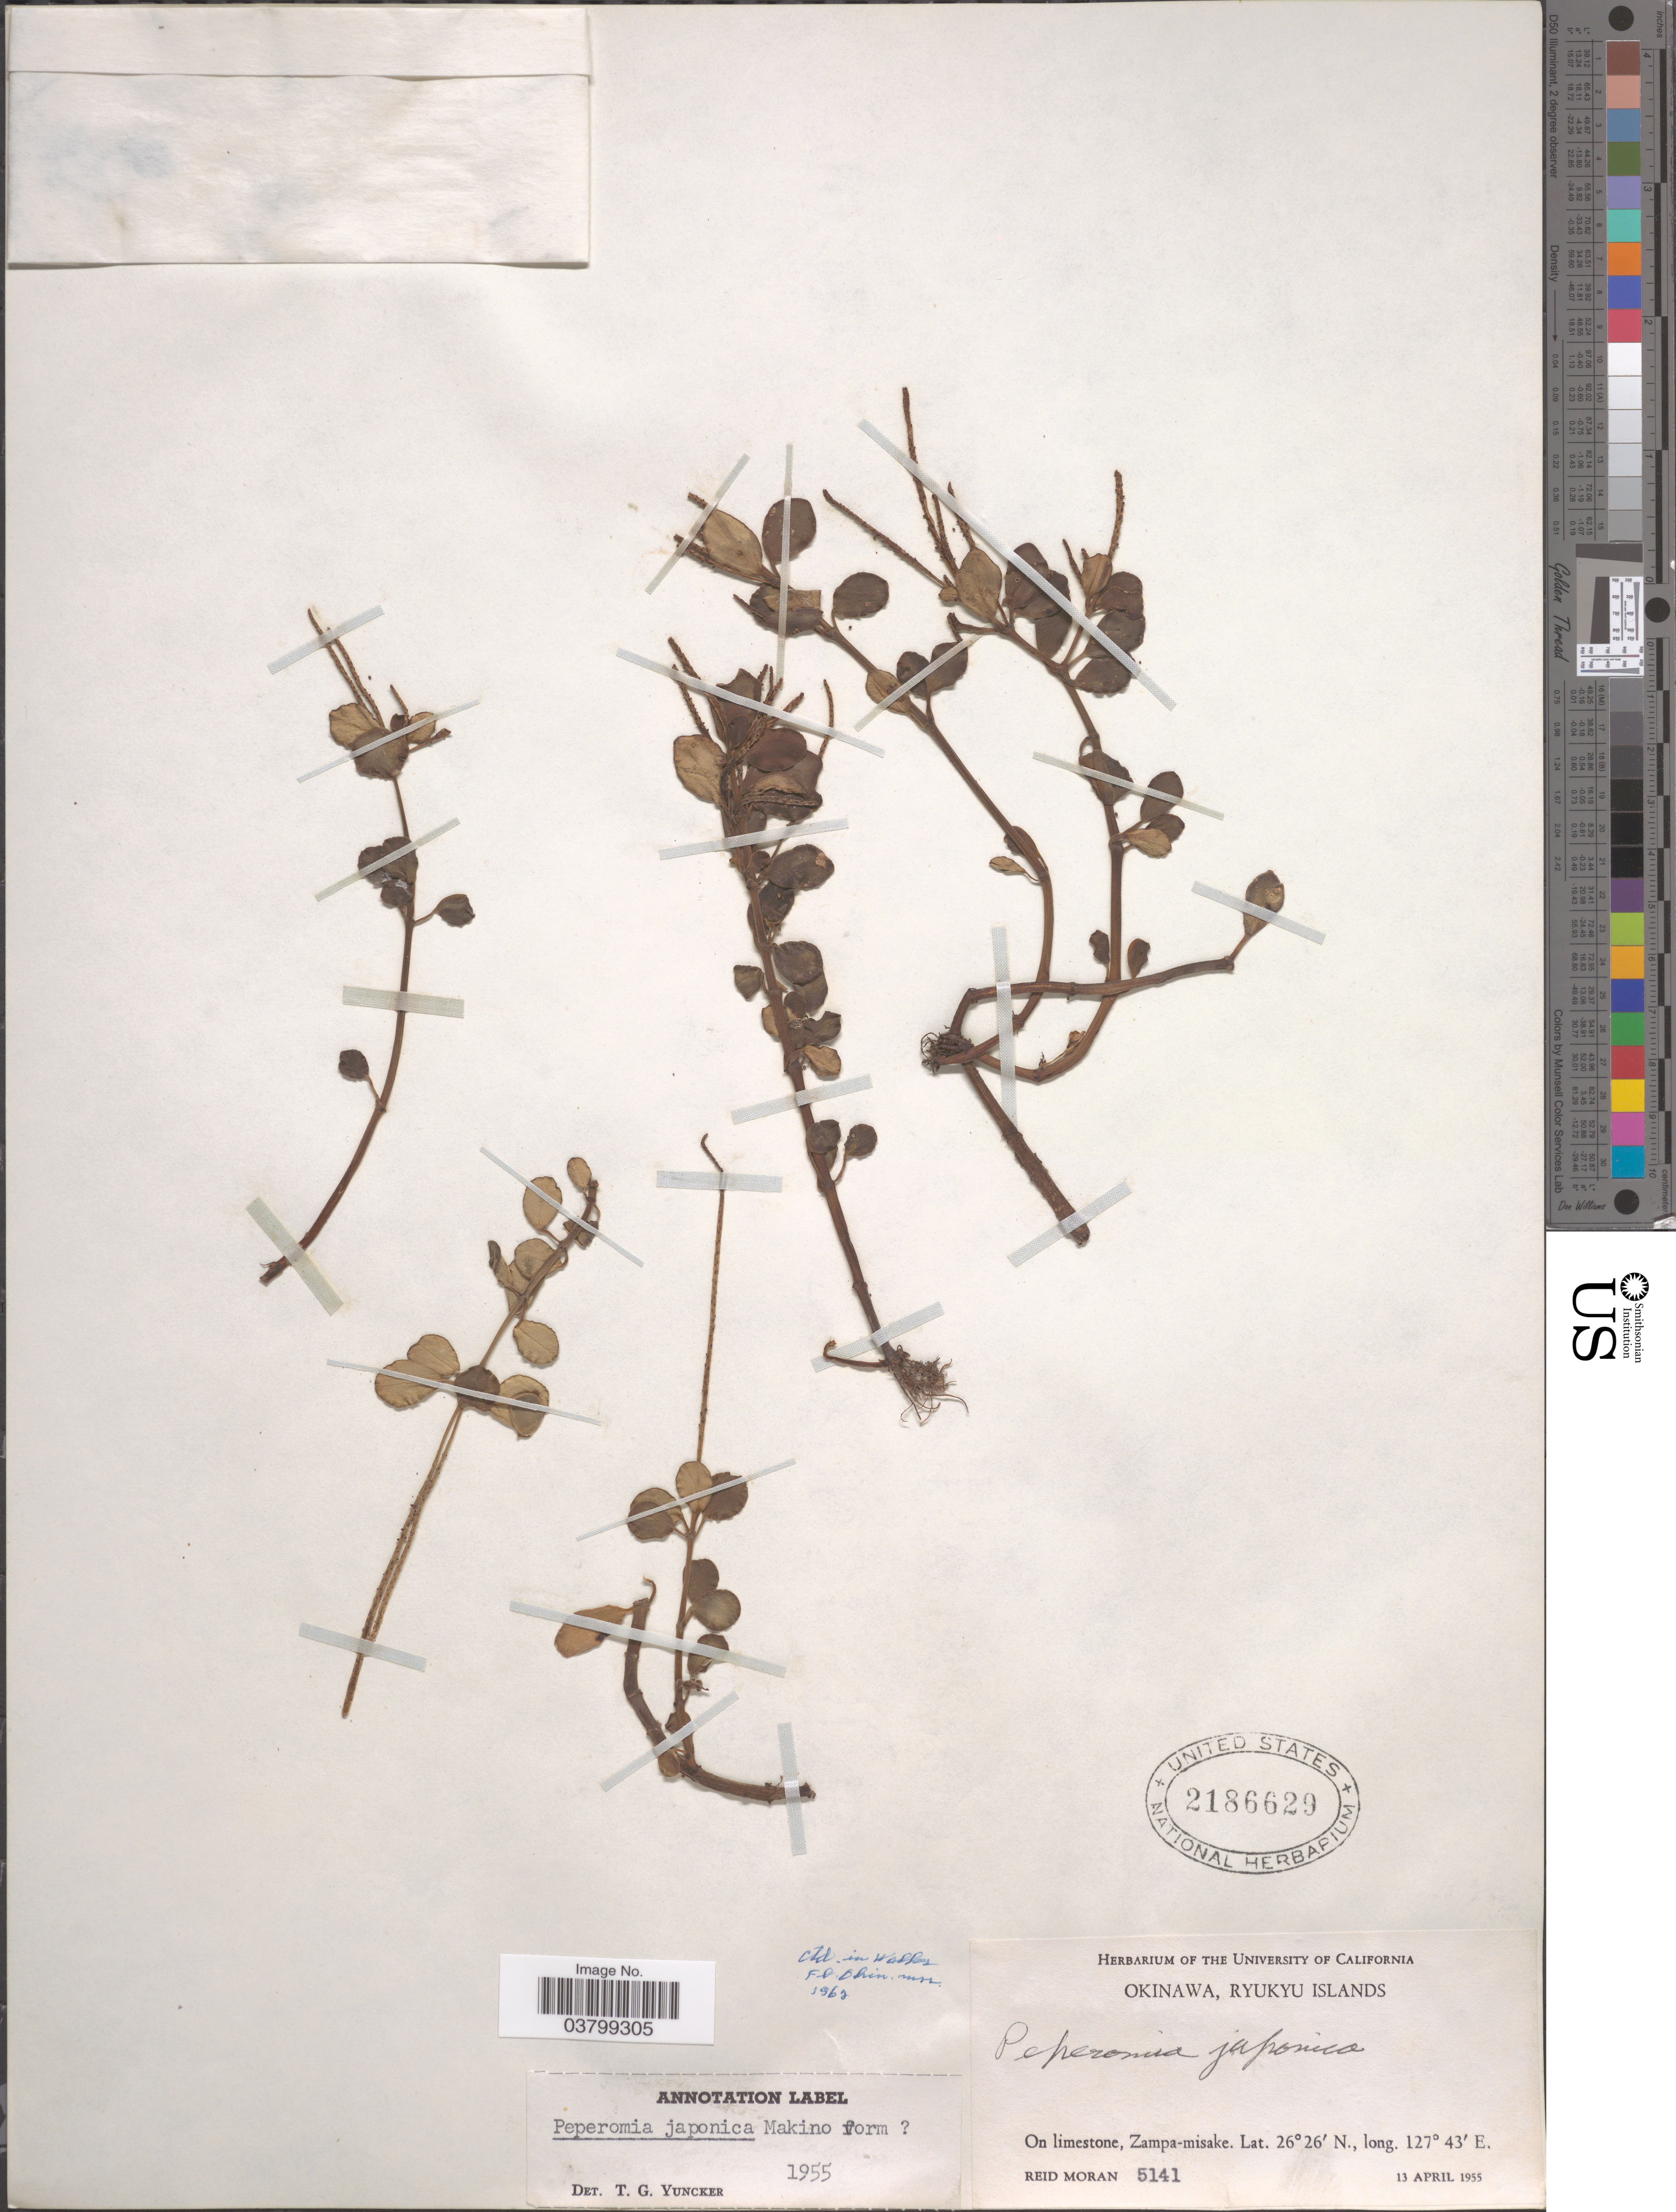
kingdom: Plantae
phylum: Tracheophyta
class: Magnoliopsida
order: Piperales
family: Piperaceae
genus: Peperomia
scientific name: Peperomia japonica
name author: Makino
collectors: R. Moran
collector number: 5141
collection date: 1955-04-13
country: Japan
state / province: Okinawa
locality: Okinawa, Ryukyu Islands. On limestone, Zampa-misake.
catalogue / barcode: US 2186629